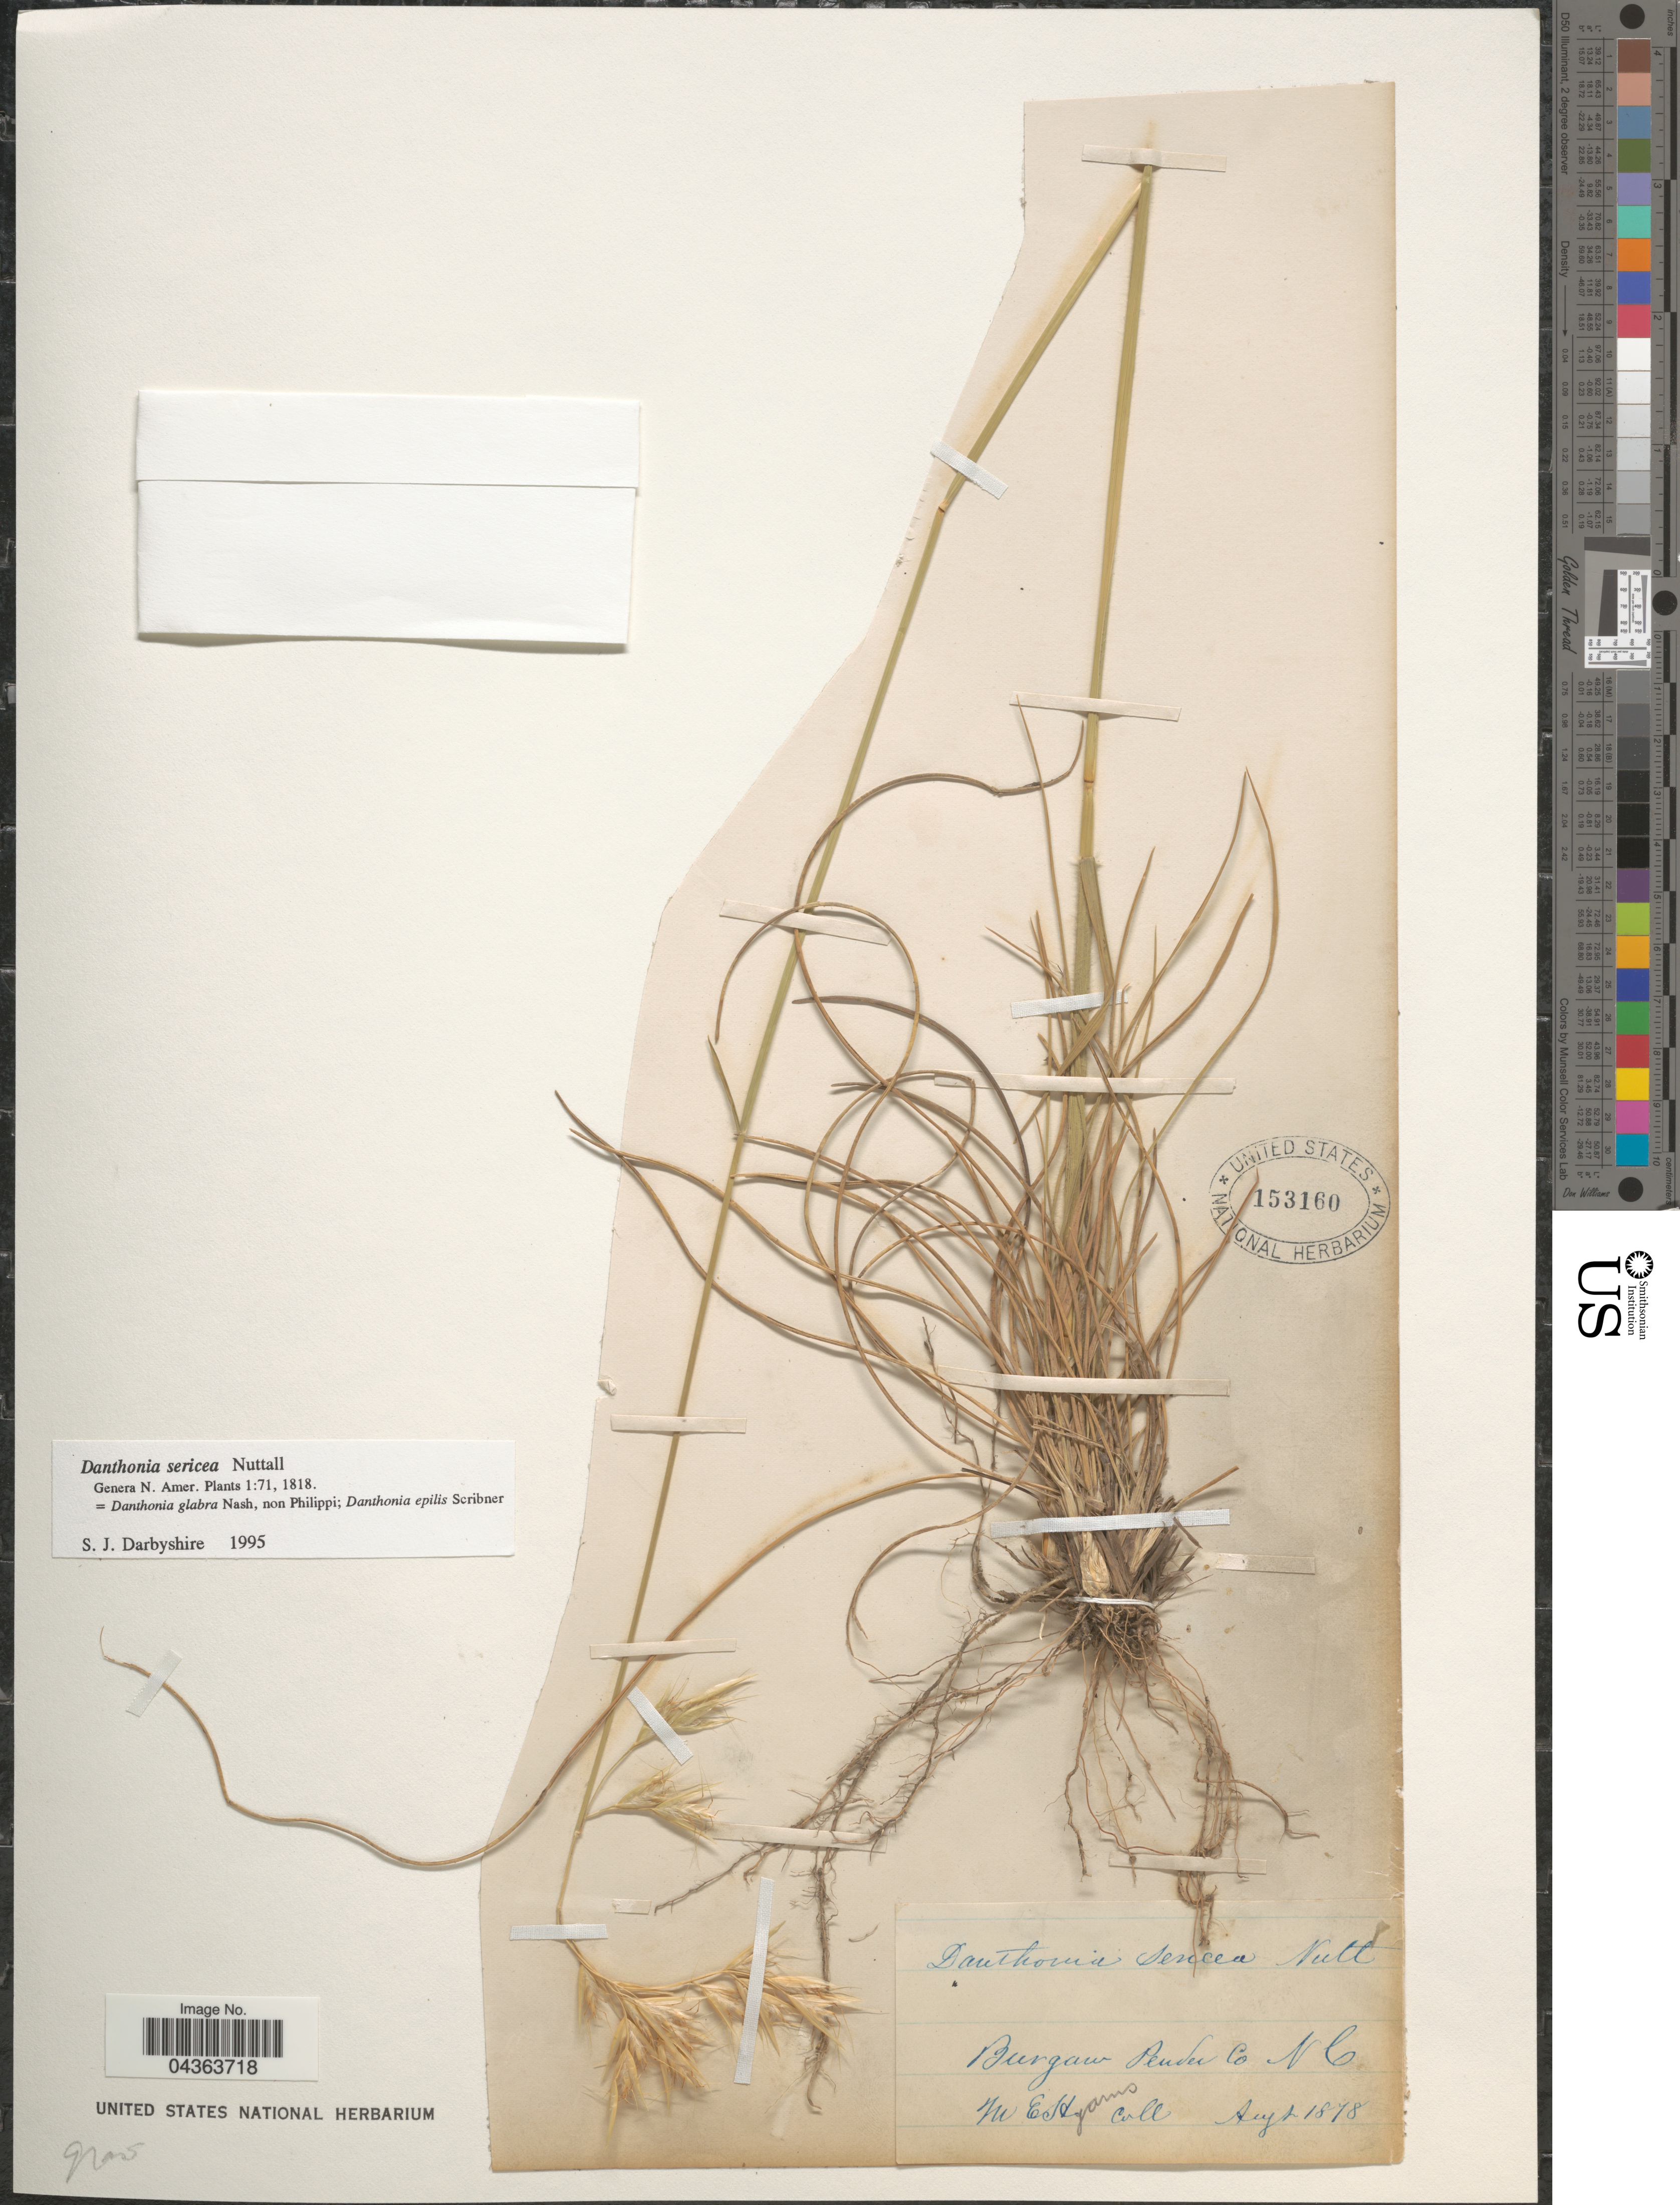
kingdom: Plantae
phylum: Tracheophyta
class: Liliopsida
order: Poales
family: Poaceae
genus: Danthonia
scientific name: Danthonia sericea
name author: Nutt.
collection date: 1878-08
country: United States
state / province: North Carolina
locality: Burgaw Pender Co.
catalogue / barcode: US 153160